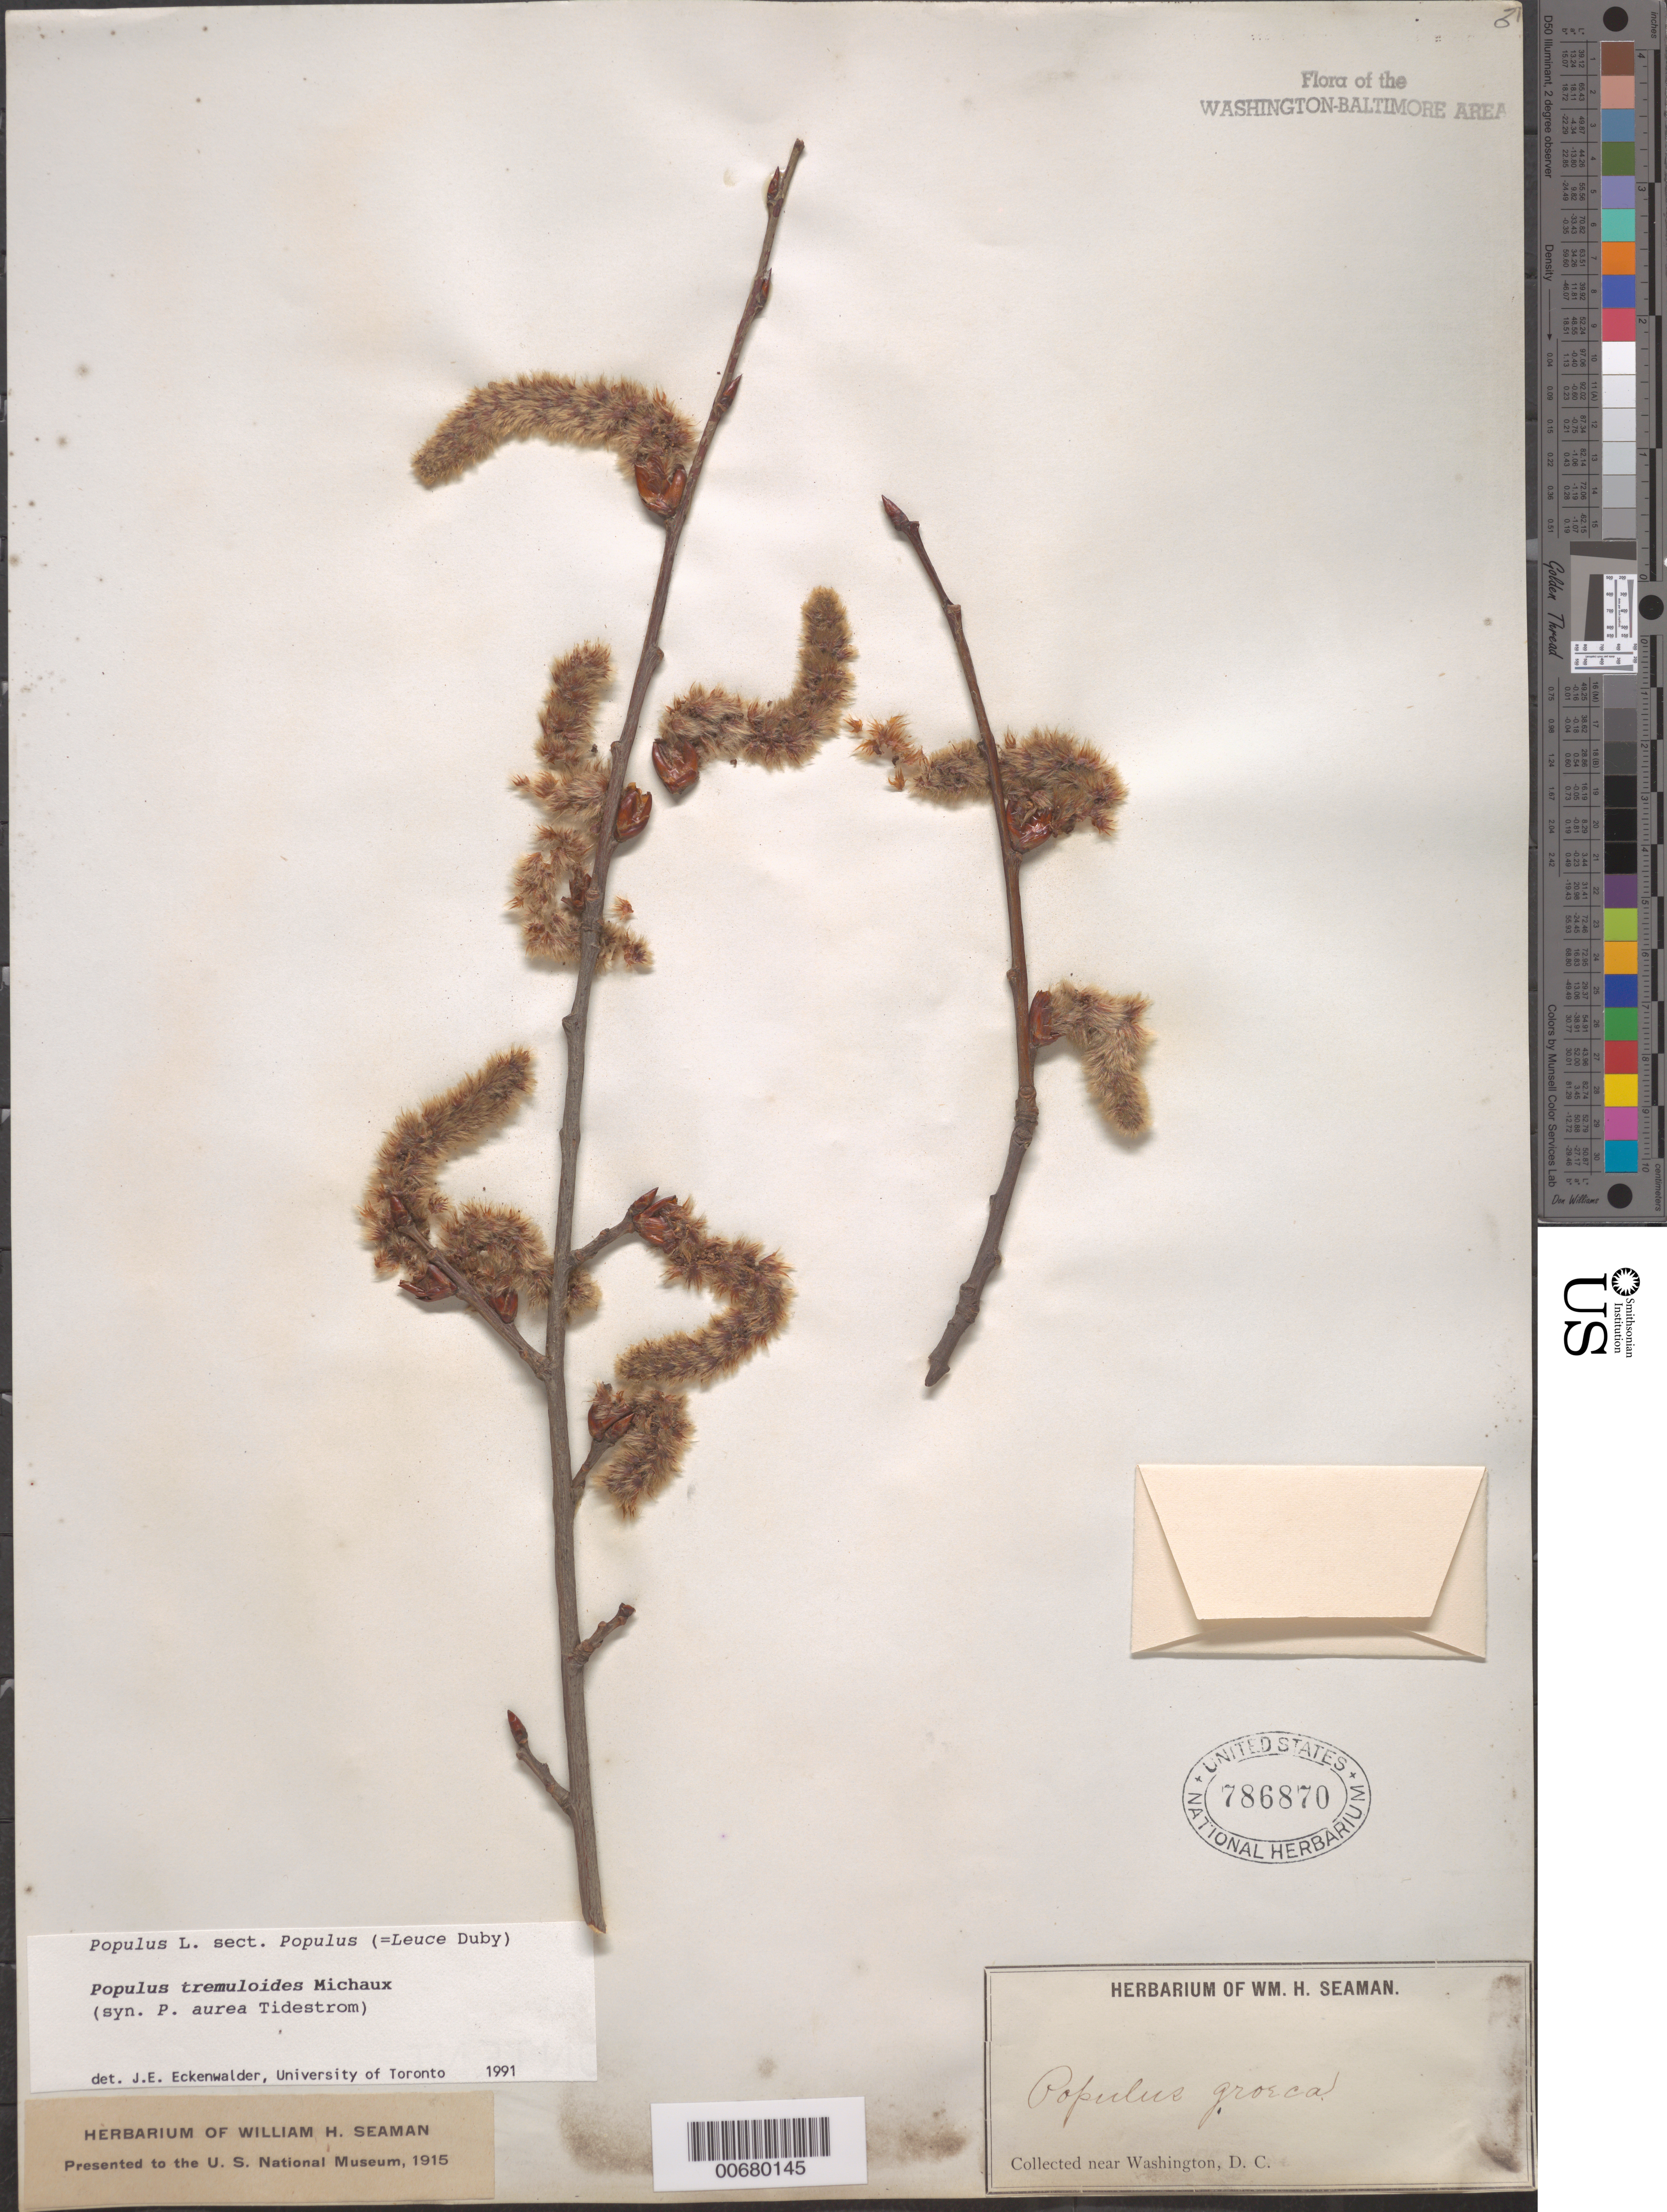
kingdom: Plantae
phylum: Tracheophyta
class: Magnoliopsida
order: Malpighiales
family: Salicaceae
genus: Populus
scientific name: Populus tremuloides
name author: Michx.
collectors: W. Seaman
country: United States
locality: Near Washington D.C.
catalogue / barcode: US 786870